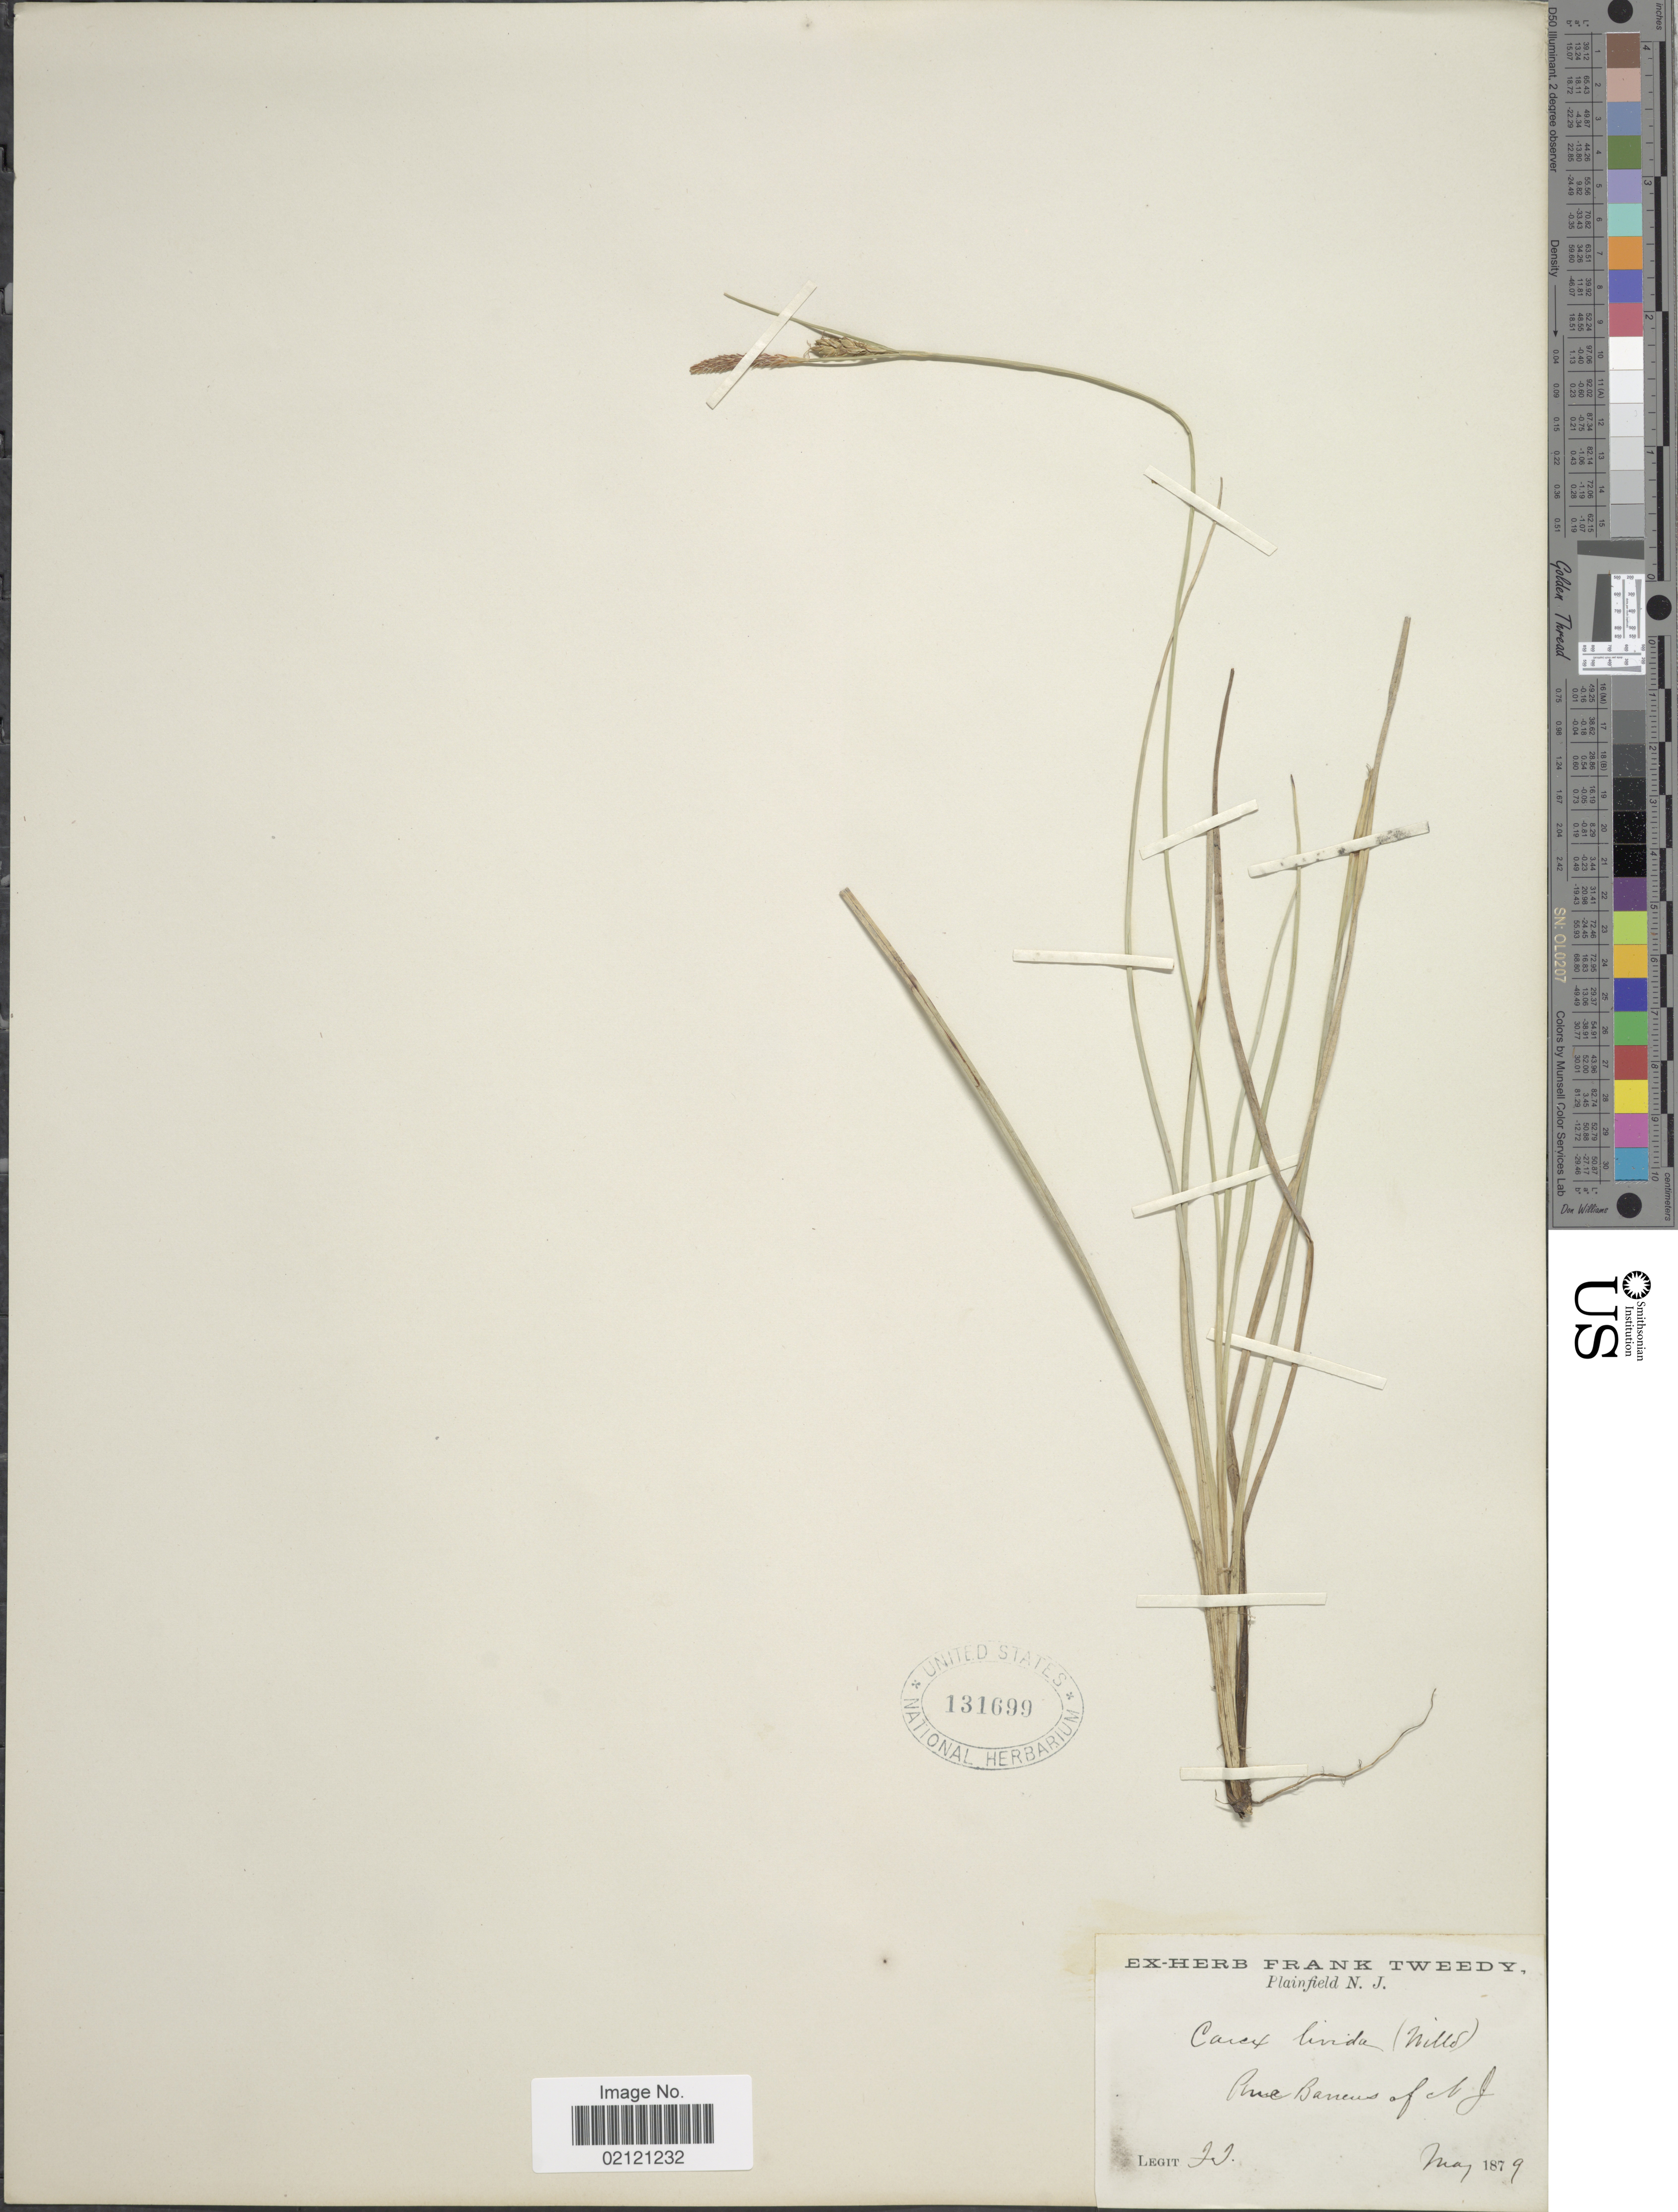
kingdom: Plantae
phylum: Tracheophyta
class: Liliopsida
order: Poales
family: Cyperaceae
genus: Carex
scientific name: Carex livida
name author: (Wahlenb.) Willd.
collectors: F. Tweedy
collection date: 1879-05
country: United States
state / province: New Jersey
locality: Pine Barrens of NJ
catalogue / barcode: US 131699